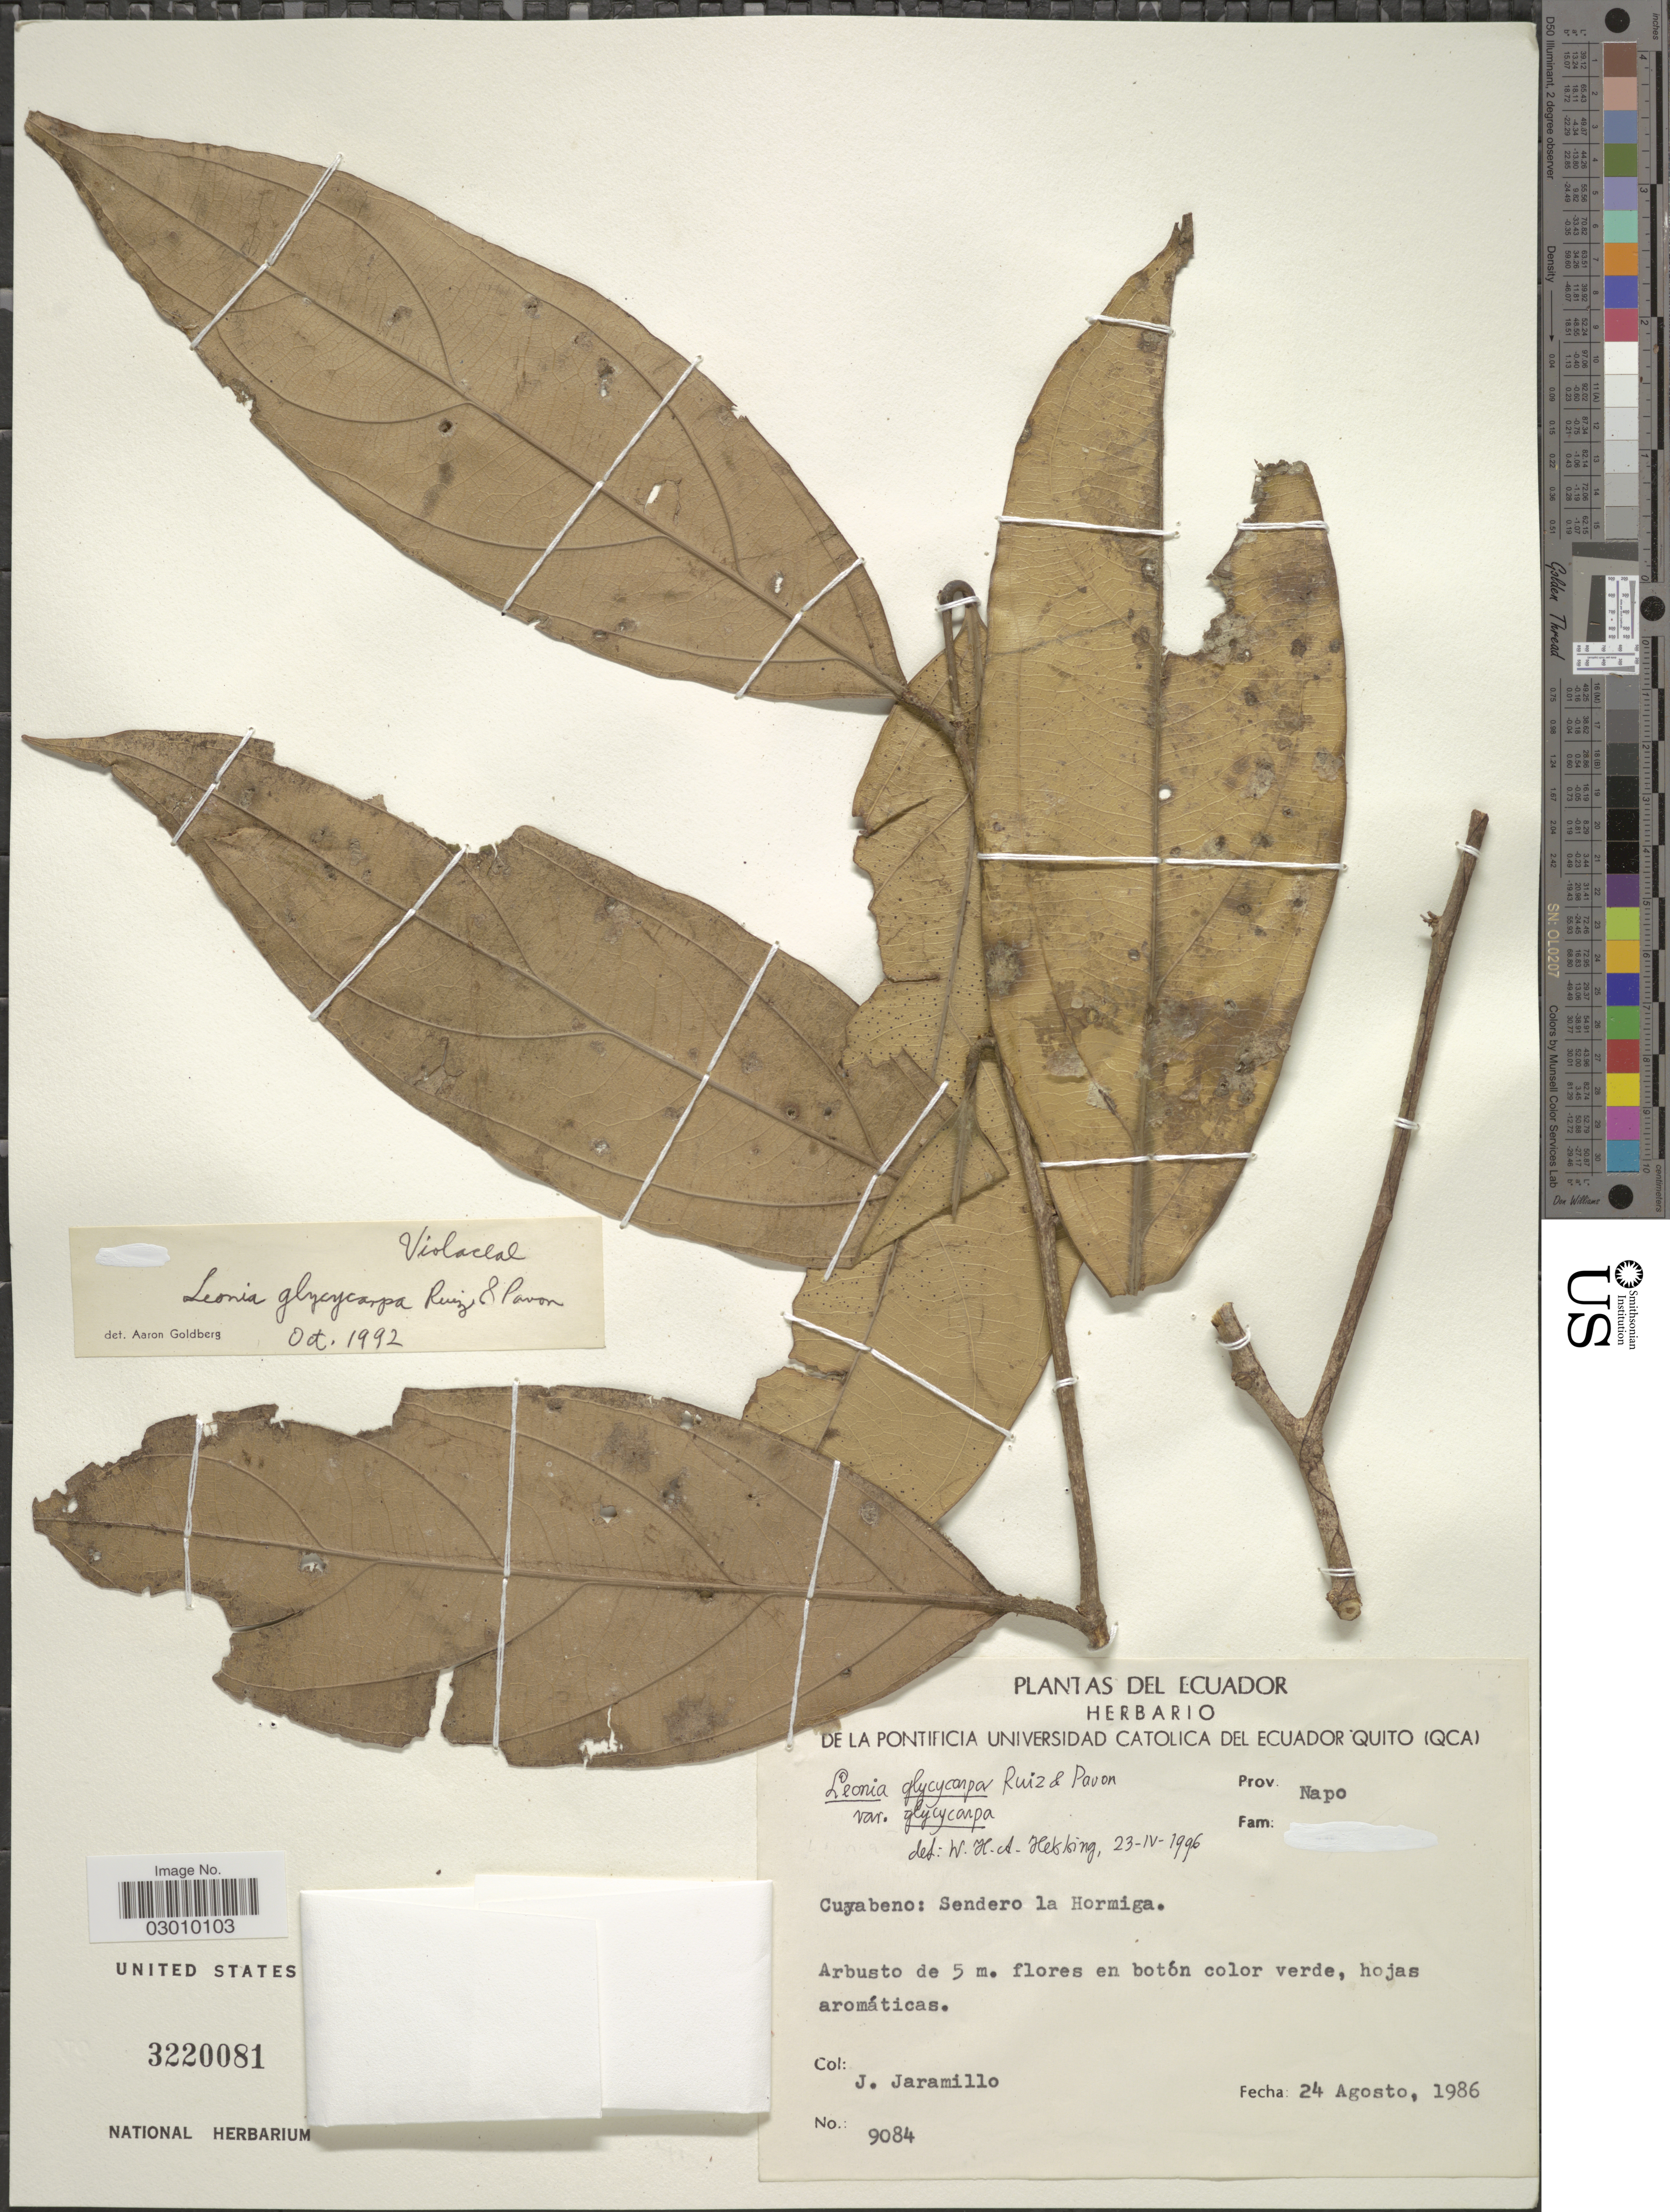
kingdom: Plantae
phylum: Tracheophyta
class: Magnoliopsida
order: Malpighiales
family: Violaceae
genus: Leonia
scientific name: Leonia glycycarpa var. glycycarpa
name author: Ruiz & Pav.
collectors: J. Jaramillo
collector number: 9084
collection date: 1986-08-24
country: Ecuador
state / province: Napo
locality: Cuyabeno: Sendero la Hormiga.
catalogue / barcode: US 3220081